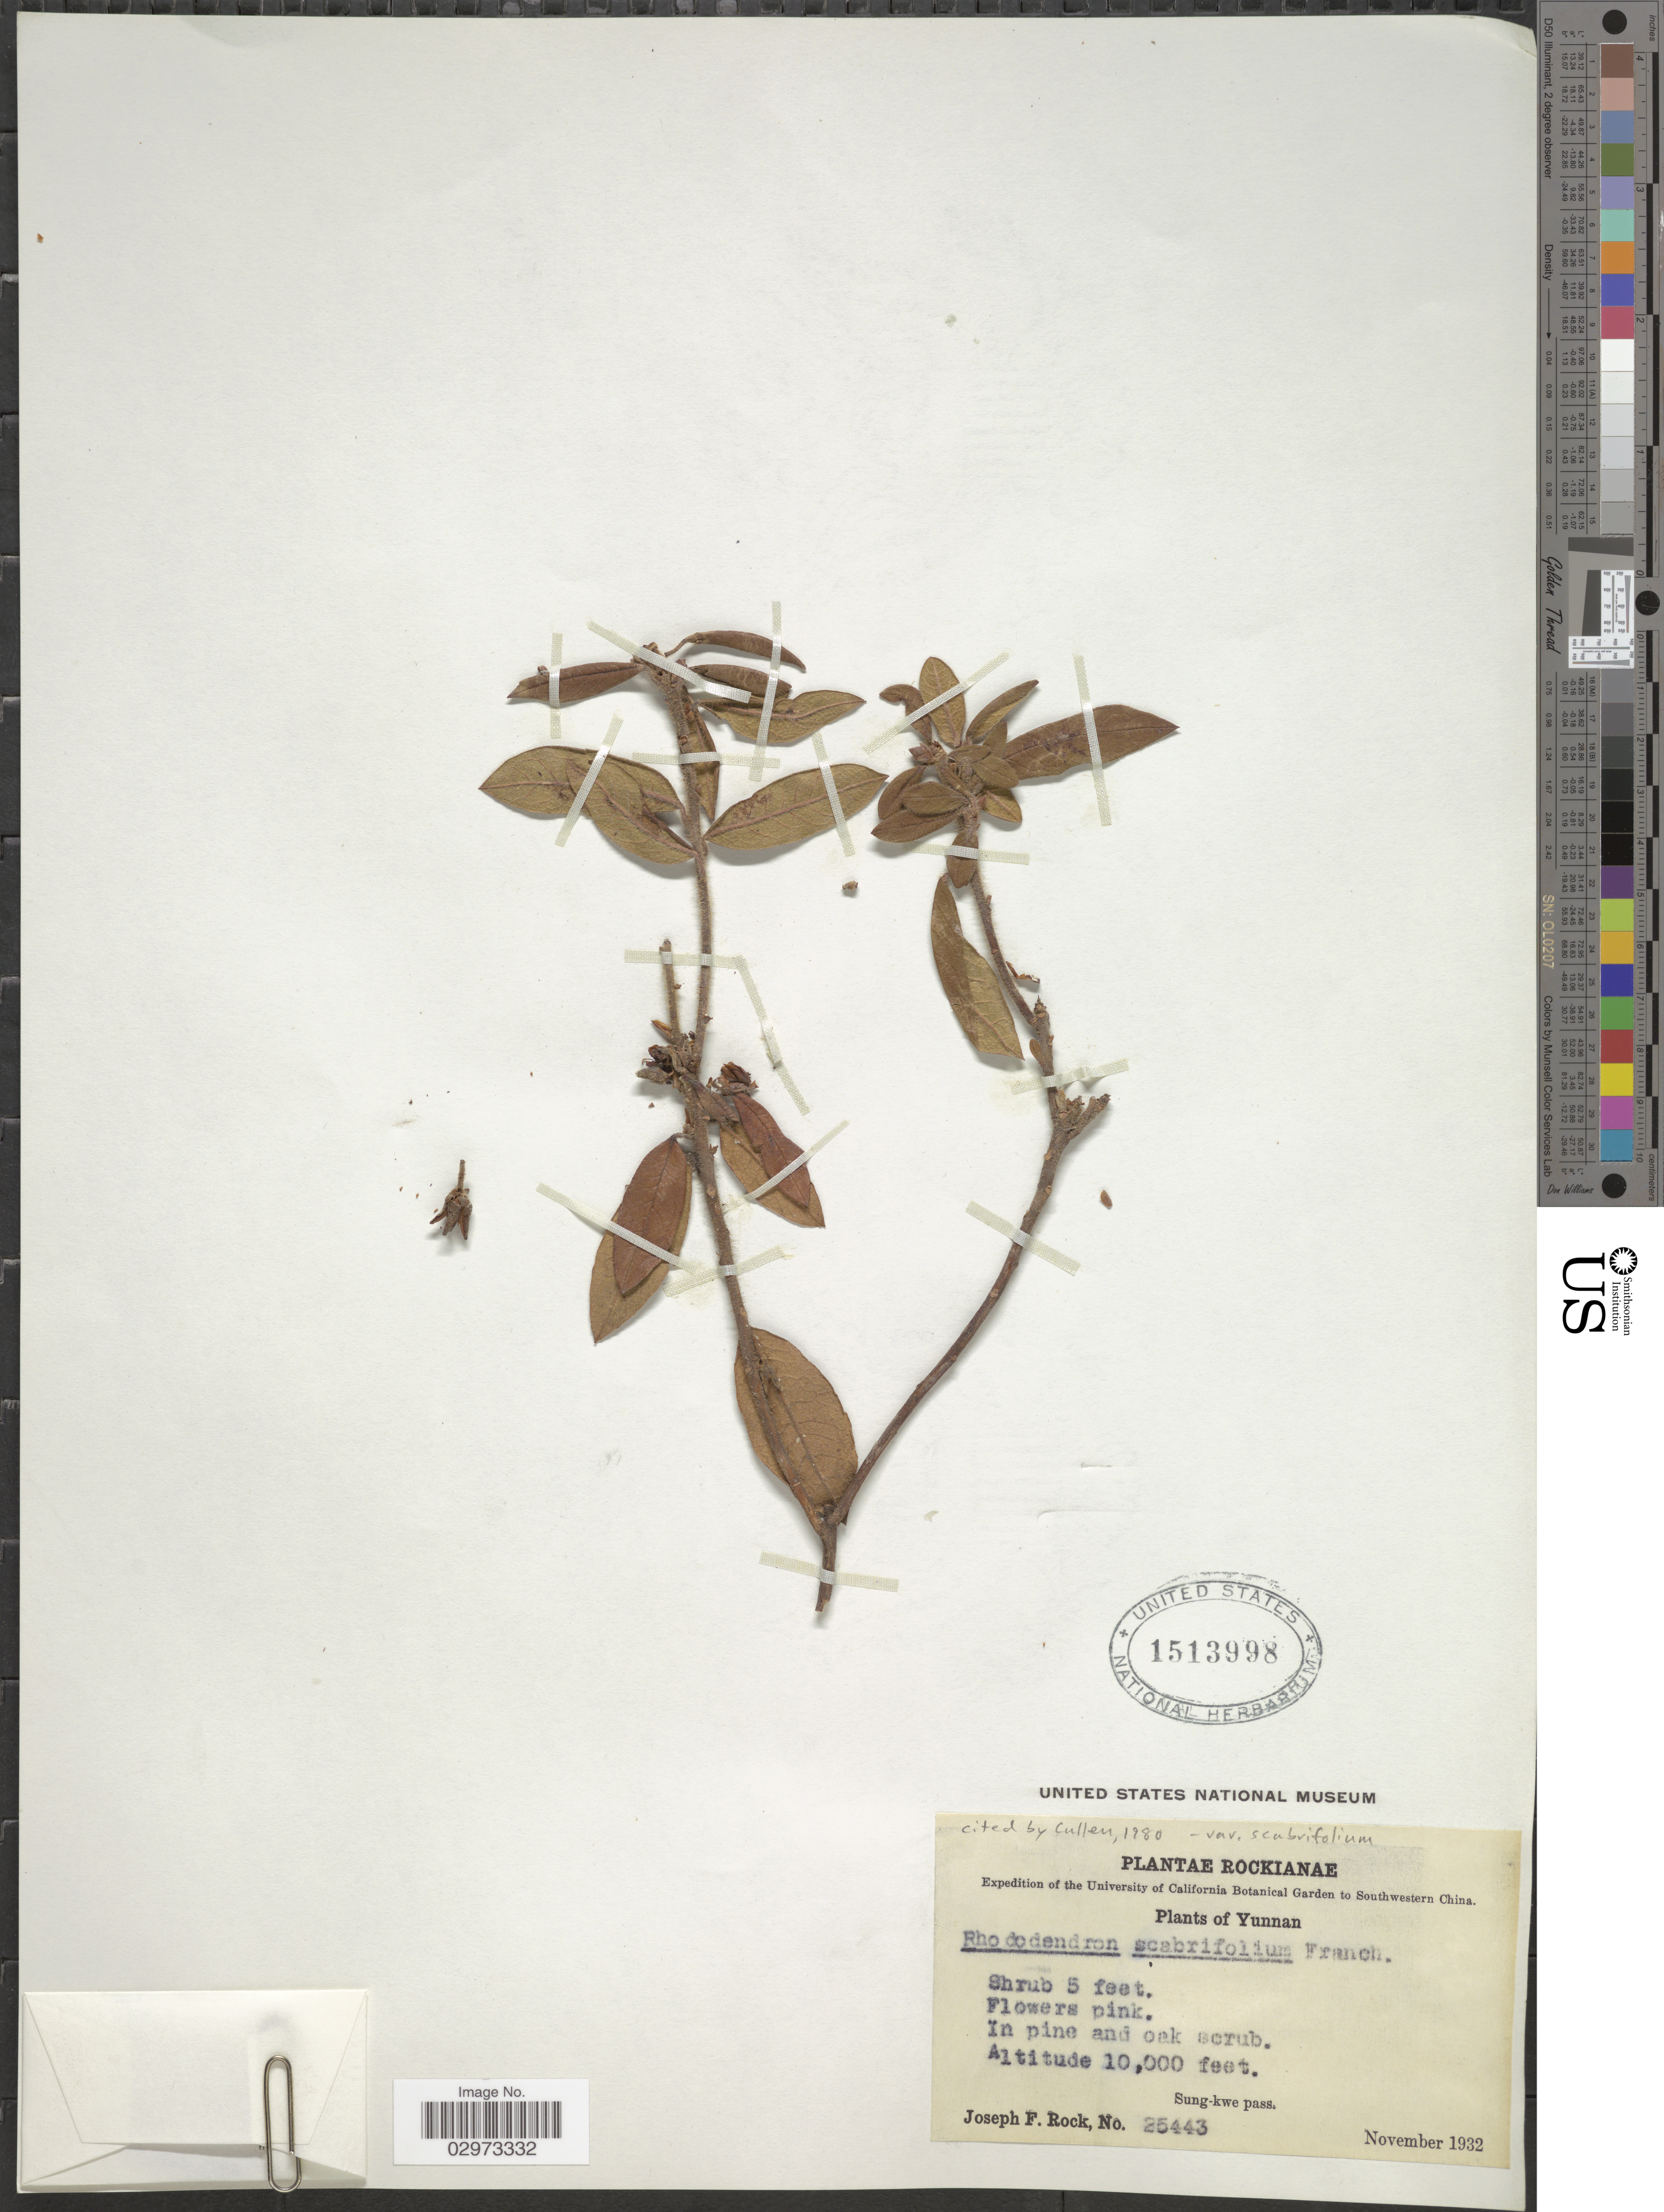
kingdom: Plantae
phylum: Tracheophyta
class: Magnoliopsida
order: Ericales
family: Ericaceae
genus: Rhododendron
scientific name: Rhododendron scabrifolium var. scabrifolium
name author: Franch.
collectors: J. F. Rock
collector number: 25443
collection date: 1932-11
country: China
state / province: Yunnan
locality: Southwerstern China. In pine and oak scrub. Sung-kwe pass.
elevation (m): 3048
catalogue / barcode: US 1513998